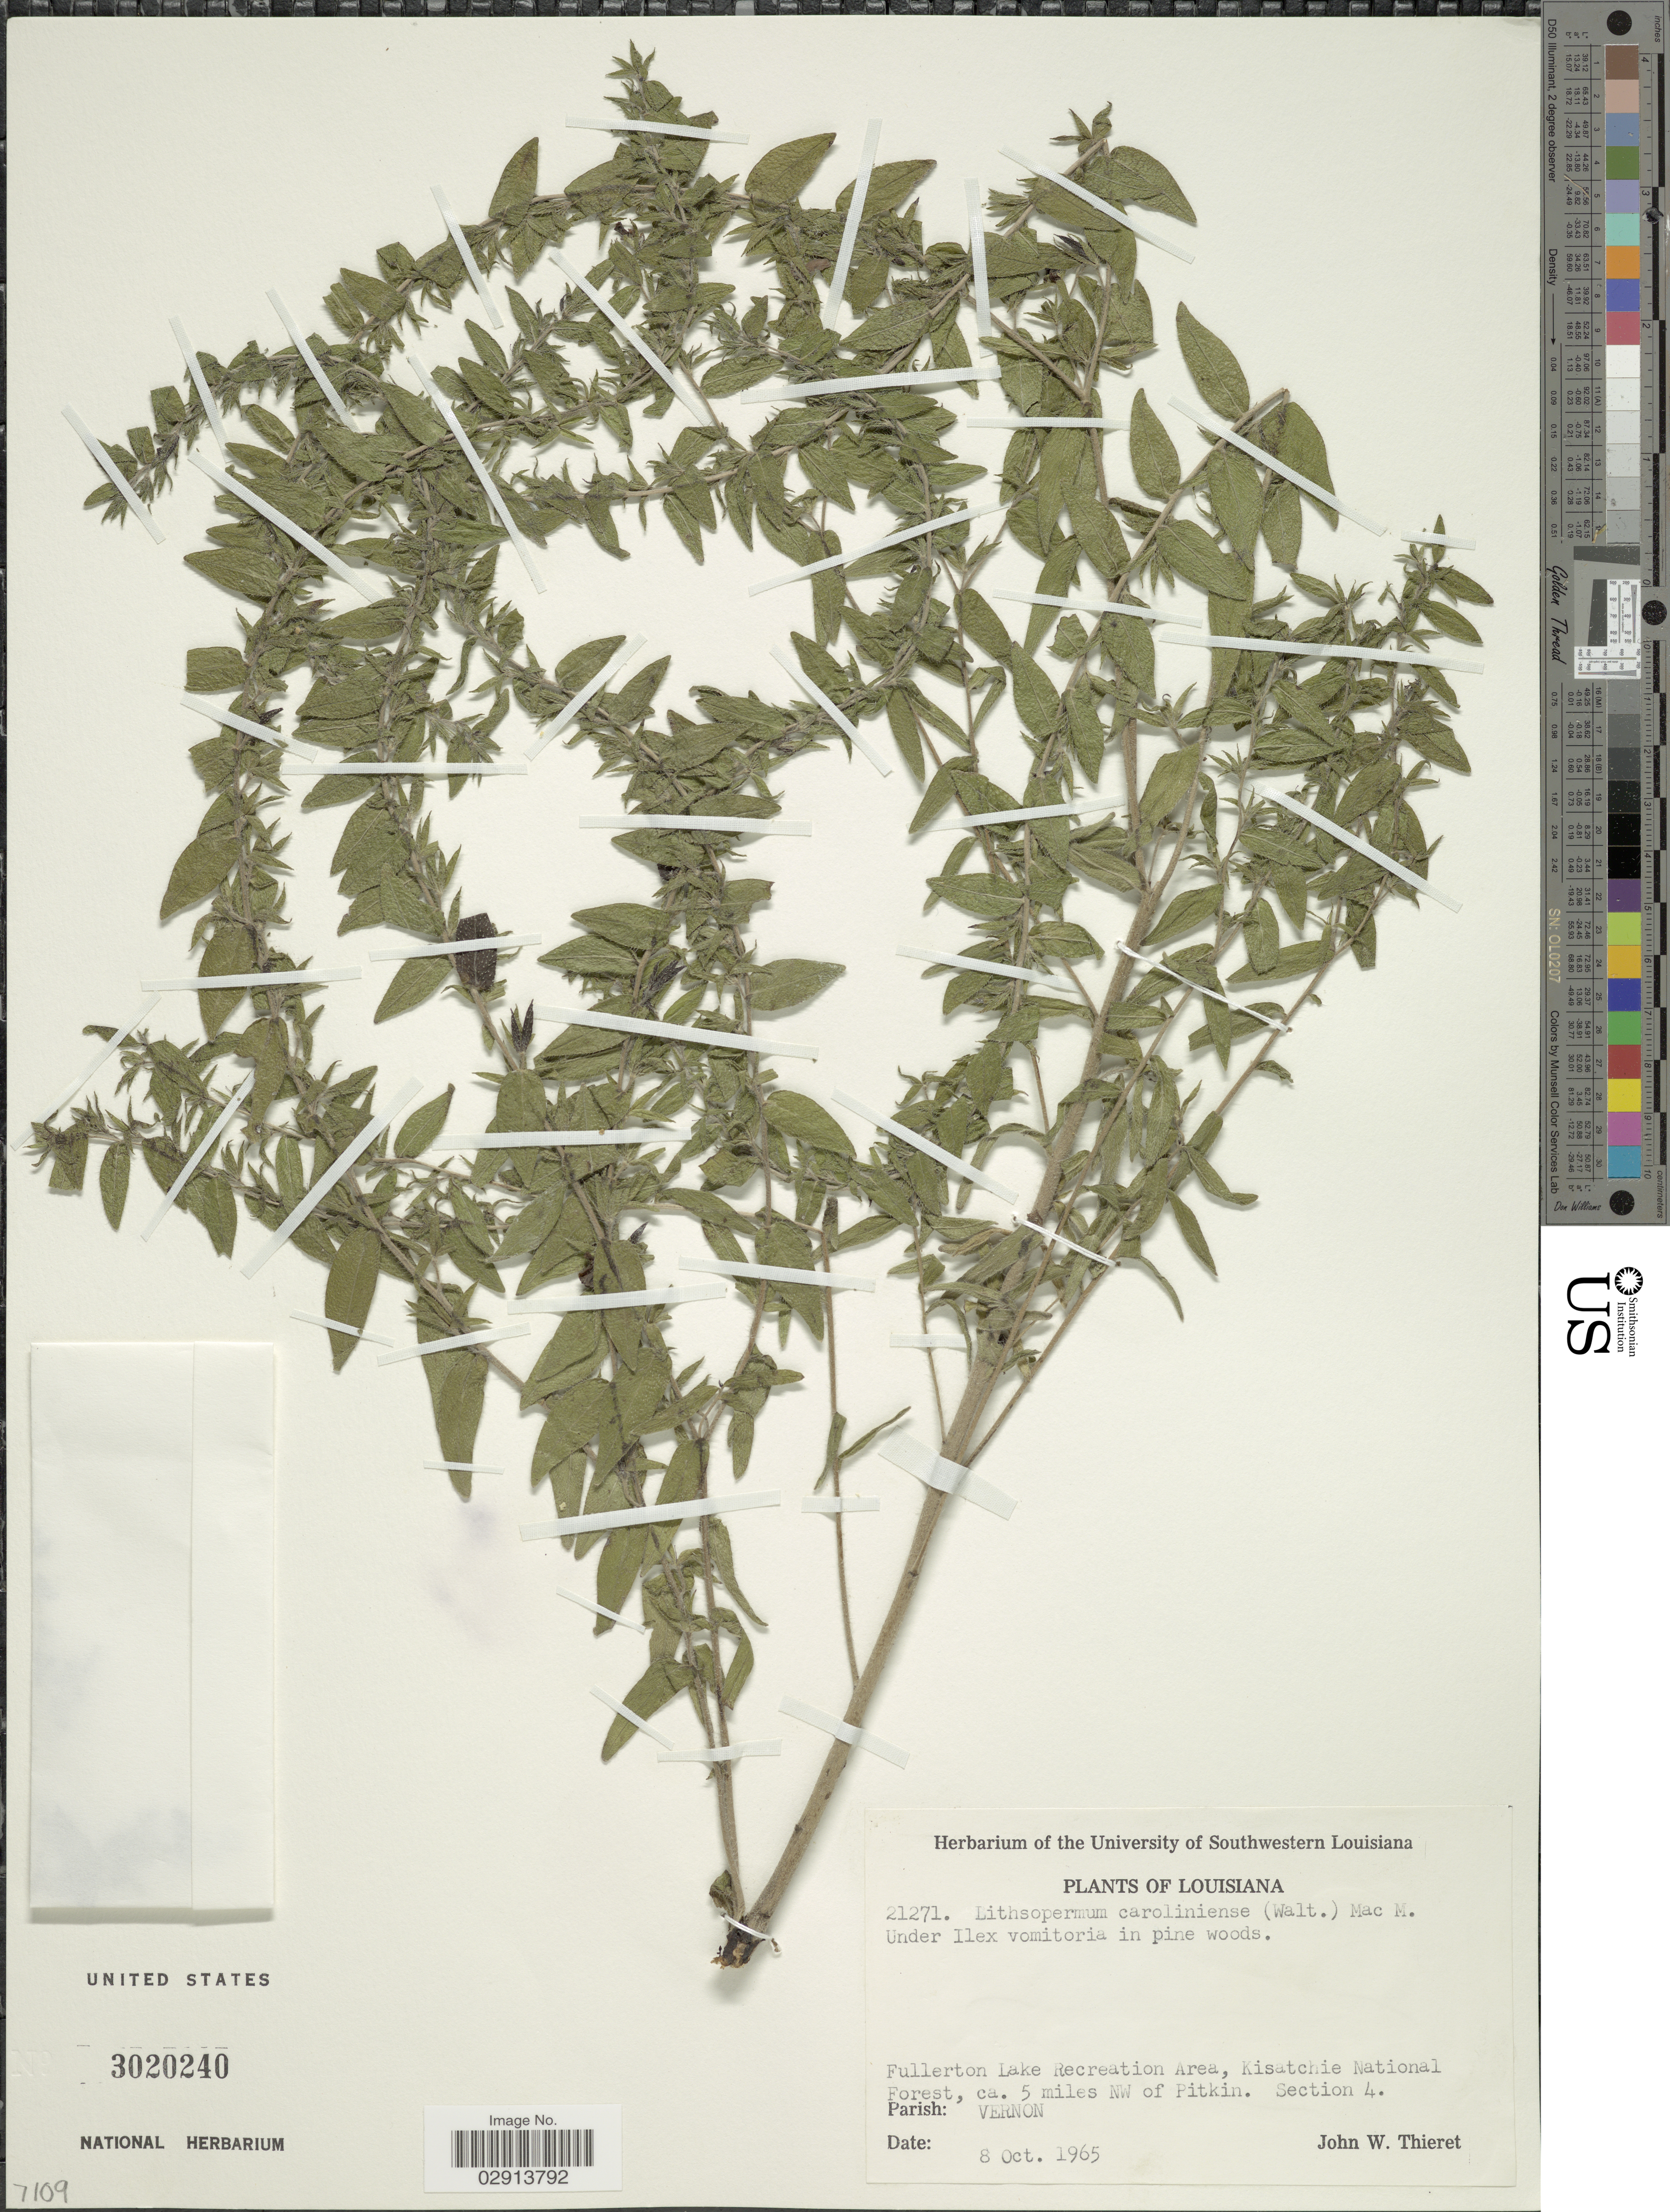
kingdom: Plantae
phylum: Tracheophyta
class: Magnoliopsida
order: Boraginales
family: Boraginaceae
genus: Lithospermum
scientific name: Lithospermum caroliniense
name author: (J.F. Gmel.) MacMill.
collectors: J. W. Thieret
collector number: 21271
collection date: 1965-10-08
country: United States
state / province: Louisiana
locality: Fullerton Lake Recreation Area, Kisatchie National Forest, ca. 5 miles NW of Pitkin. Section 4. Parish: Vernon.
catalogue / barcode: US 3020240